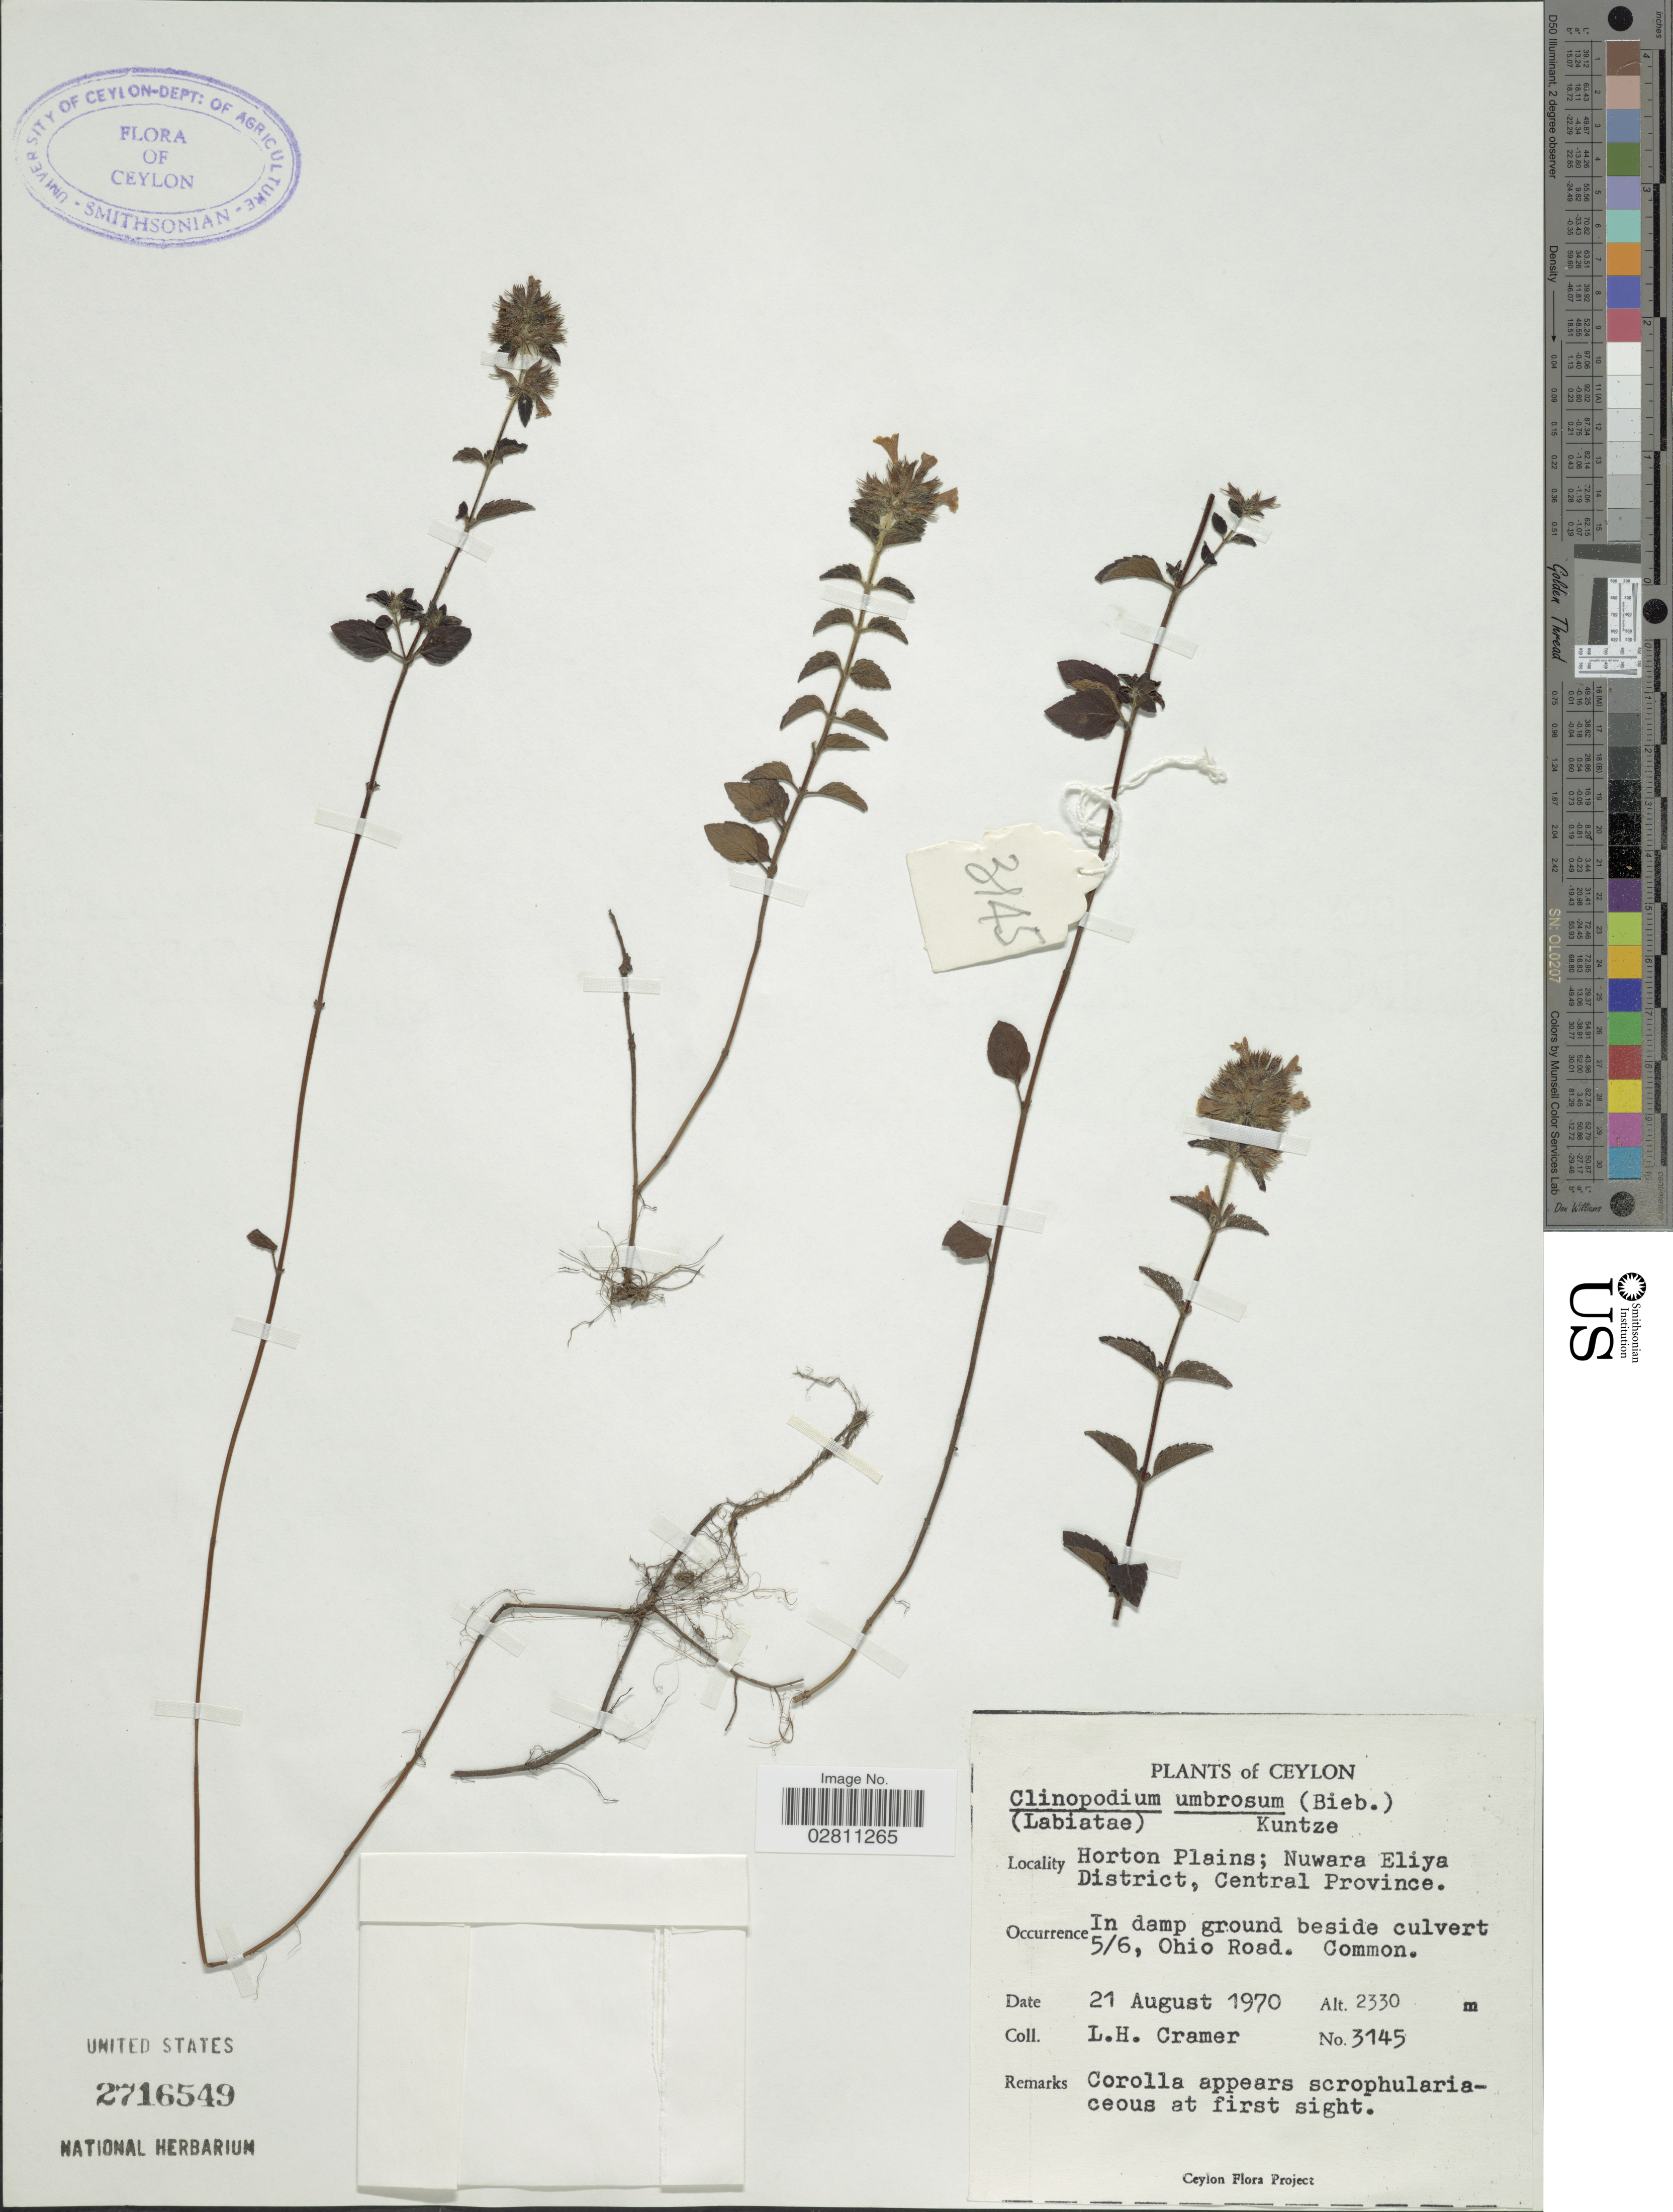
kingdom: Plantae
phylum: Tracheophyta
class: Magnoliopsida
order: Lamiales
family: Lamiaceae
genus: Clinopodium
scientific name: Clinopodium umbrosum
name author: (M. Bieb.) C. Koch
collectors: L. H. Cramer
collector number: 3145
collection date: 1970-08-21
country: Sri Lanka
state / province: Central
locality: Ceylon, Horton Plains; Nuwara Eliya District, Central Province, In damp ground beside culvert 5/6, Ohio Road.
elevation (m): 2330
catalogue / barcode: US 2716549